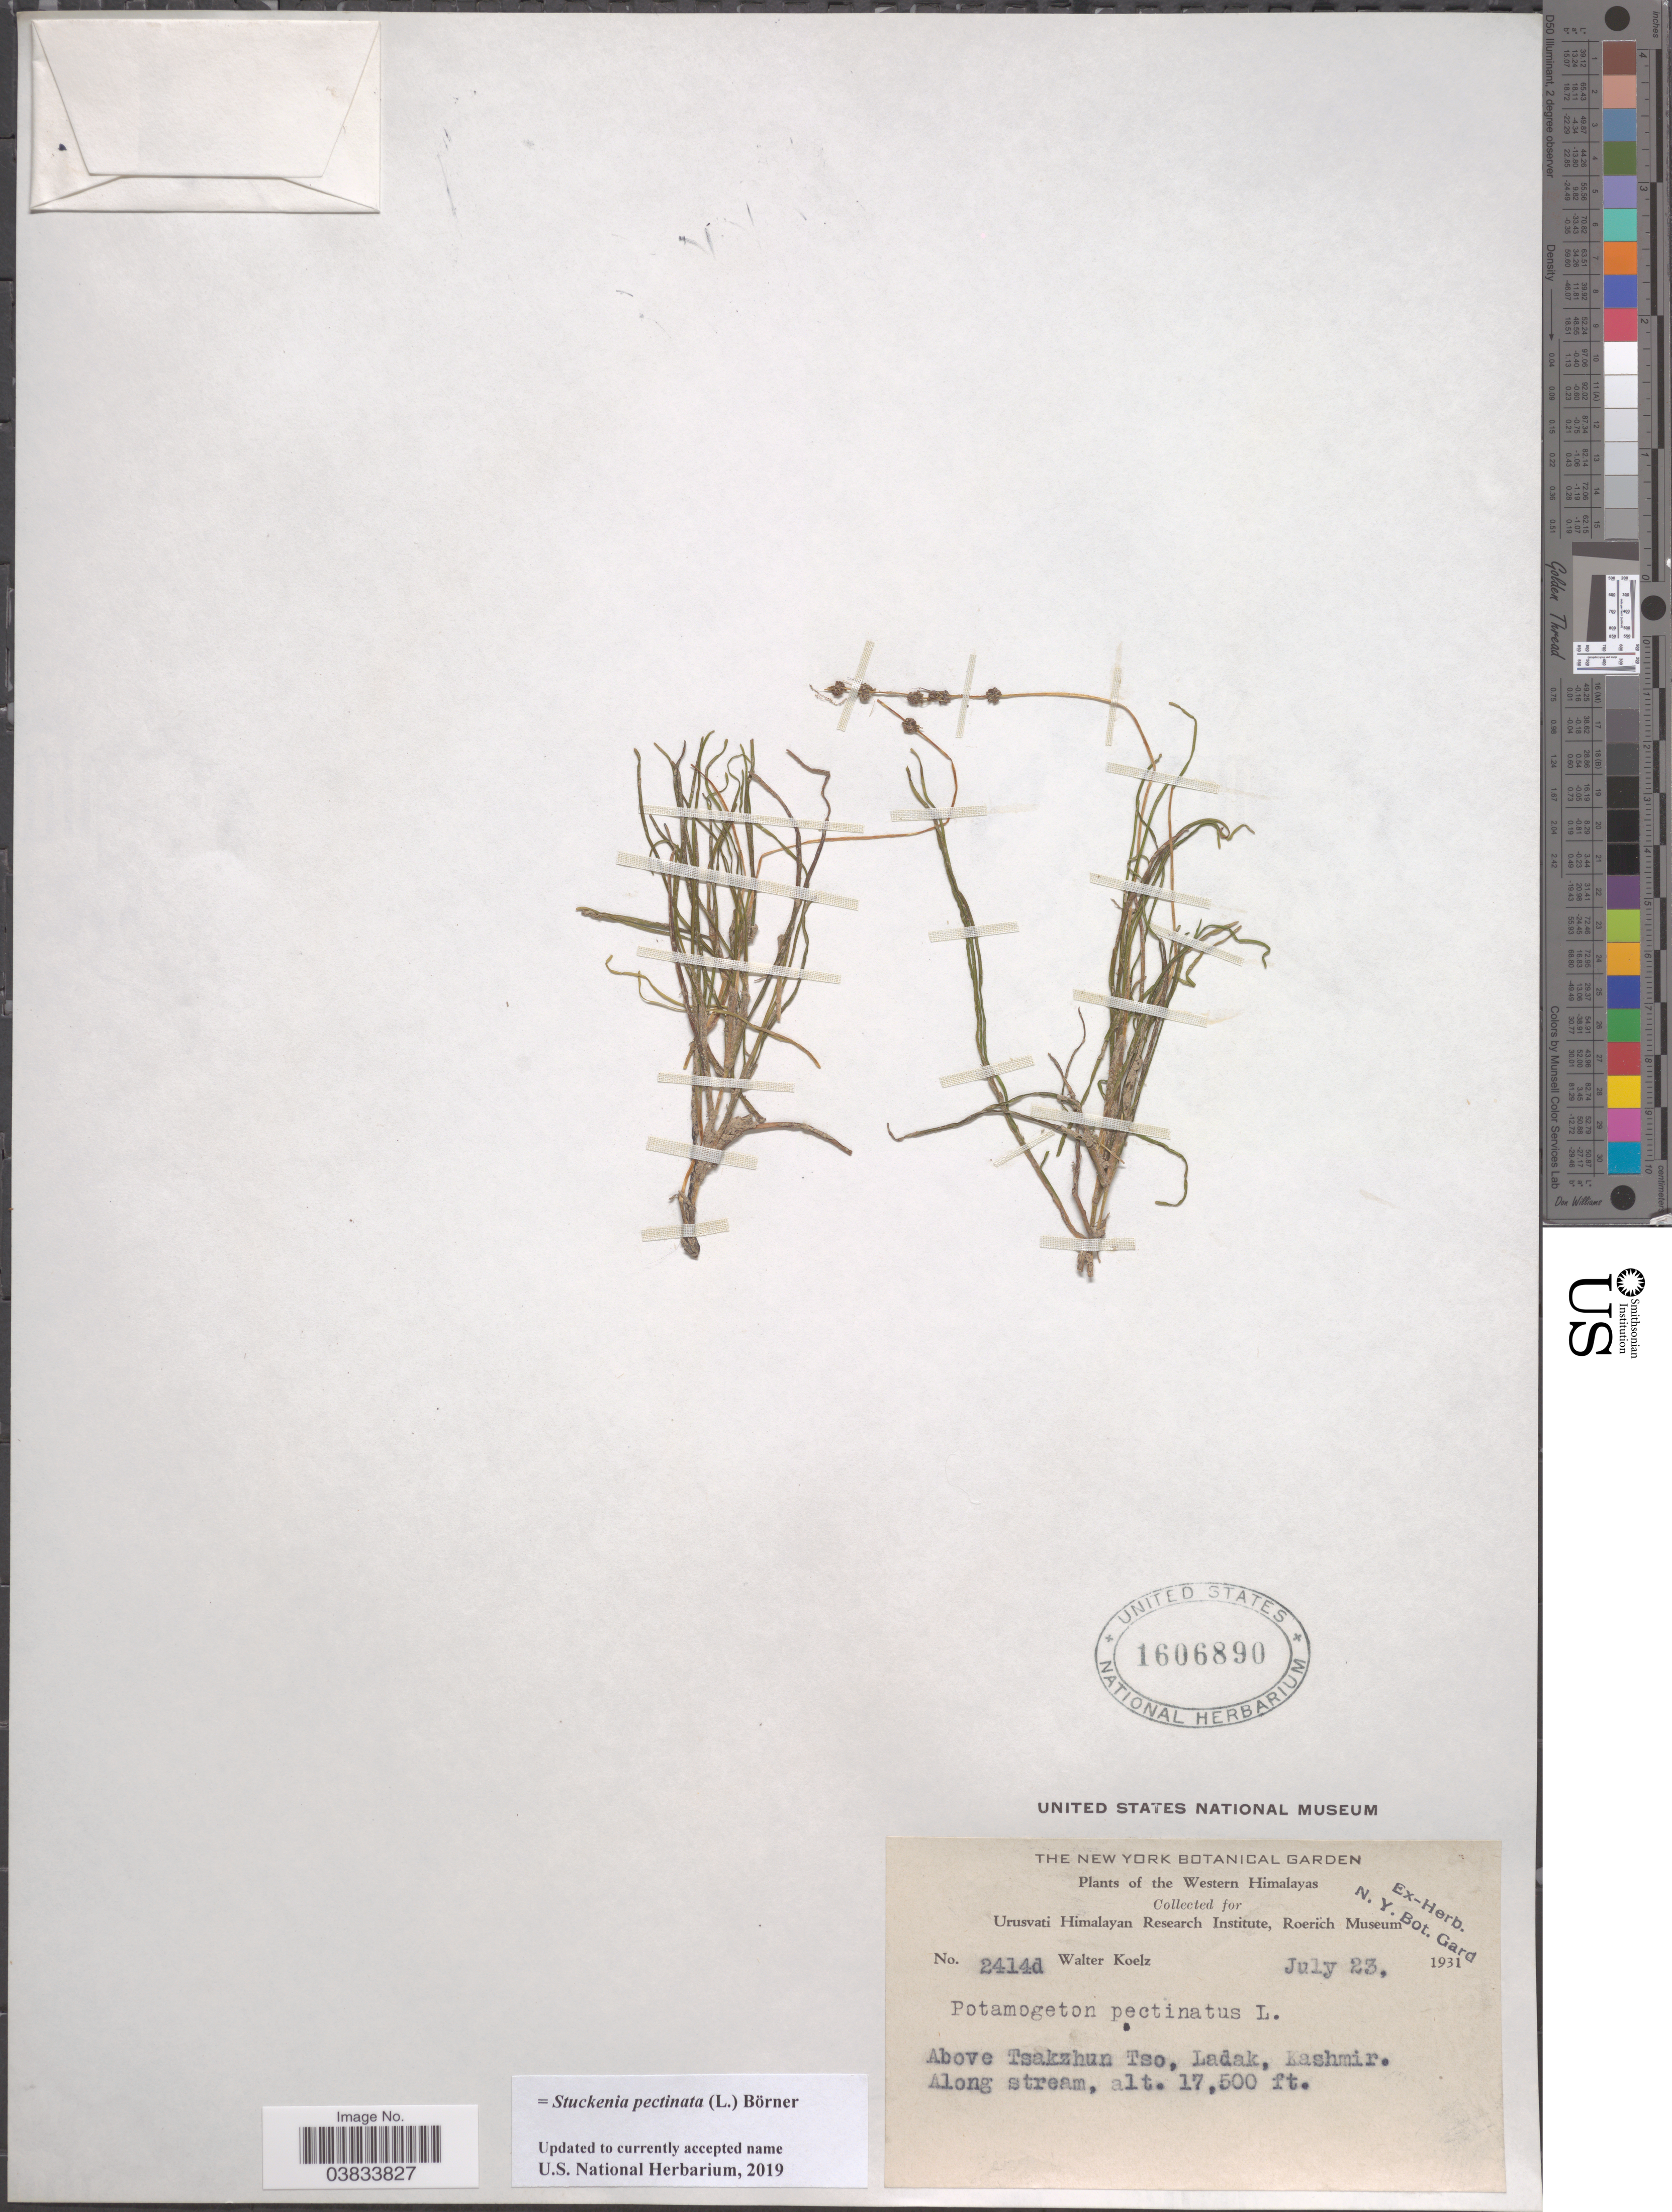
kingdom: Plantae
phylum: Tracheophyta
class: Liliopsida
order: Alismatales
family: Potamogetonaceae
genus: Stuckenia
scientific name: Stuckenia pectinata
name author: (L.) Börner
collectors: W. N. Koelz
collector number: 2414d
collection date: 1931-07-23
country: India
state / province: Ladakh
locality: Western Himalayas. Above Tsakzhun Tso, Ladak, Kashmir.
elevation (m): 5334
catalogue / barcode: US 1606890